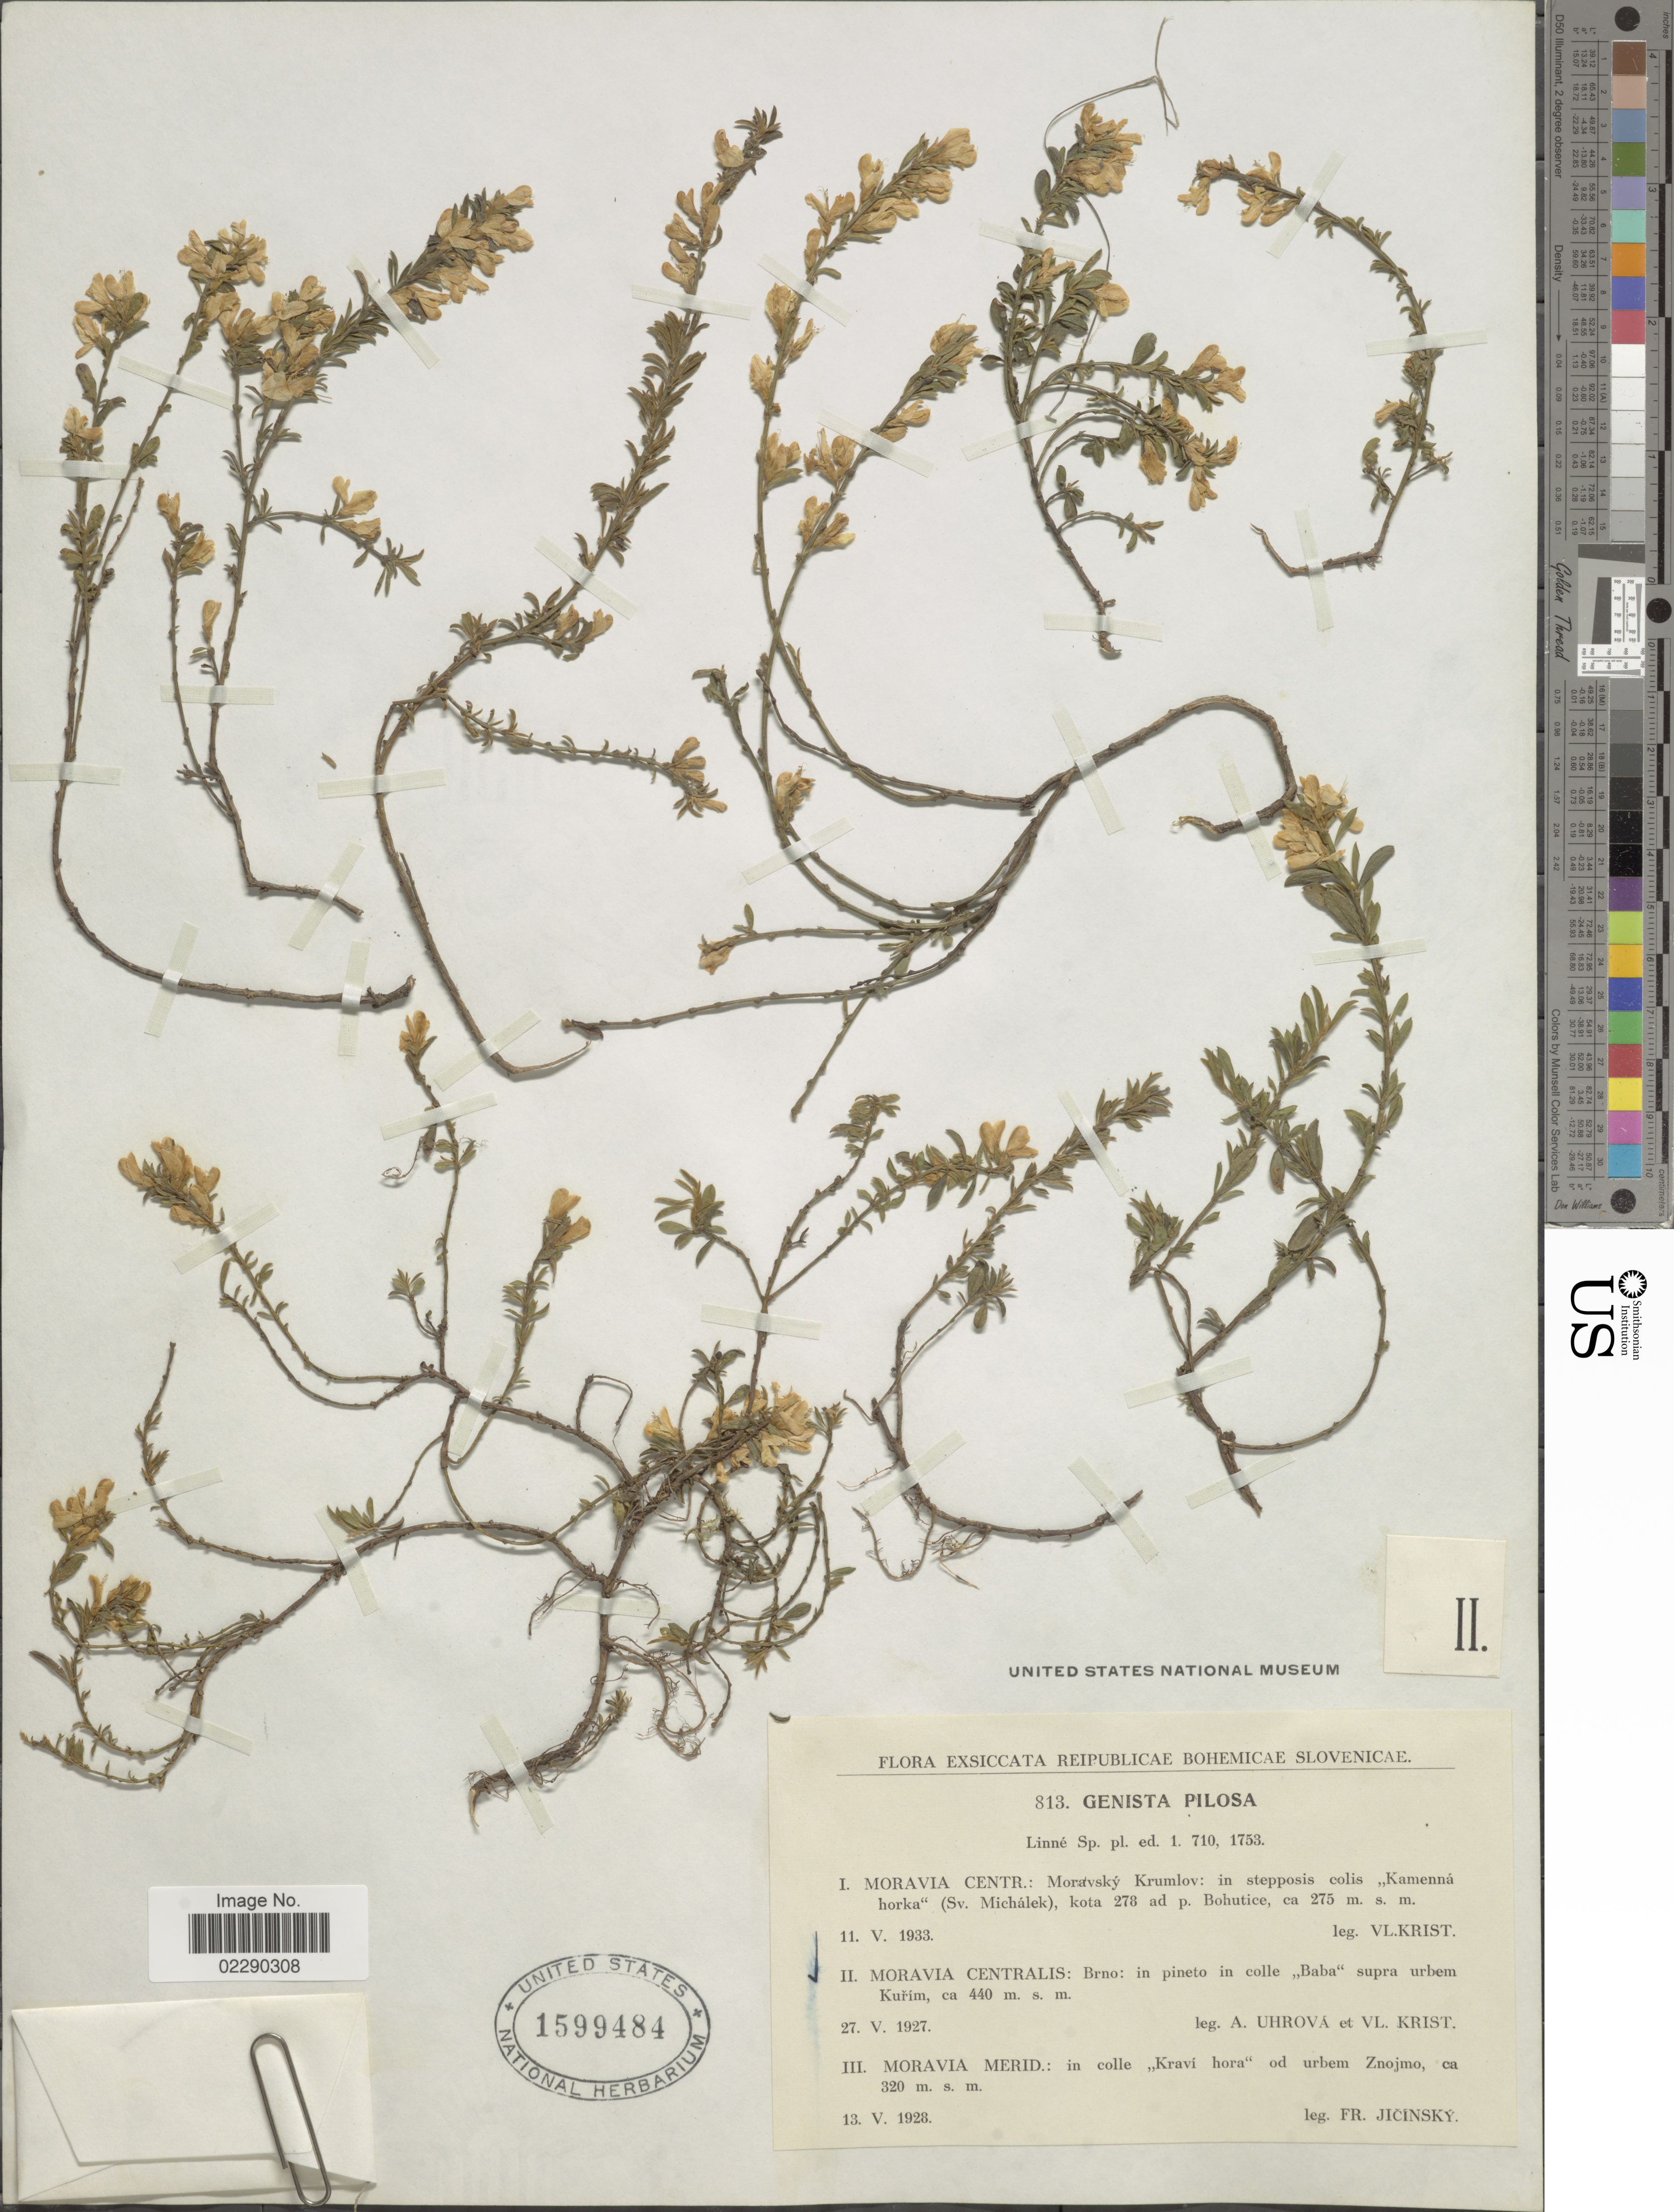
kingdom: Plantae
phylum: Tracheophyta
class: Magnoliopsida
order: Fabales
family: Fabaceae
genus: Genista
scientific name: Genista pilosa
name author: L.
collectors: B. Jicinsky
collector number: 813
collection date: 1928-05-13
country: Czechia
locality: Reipublicae Bohemicae Slovenicae, Moravia Merid., in colle Kravi hora od urbem Znojmo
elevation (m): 320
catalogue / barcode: US 1599484